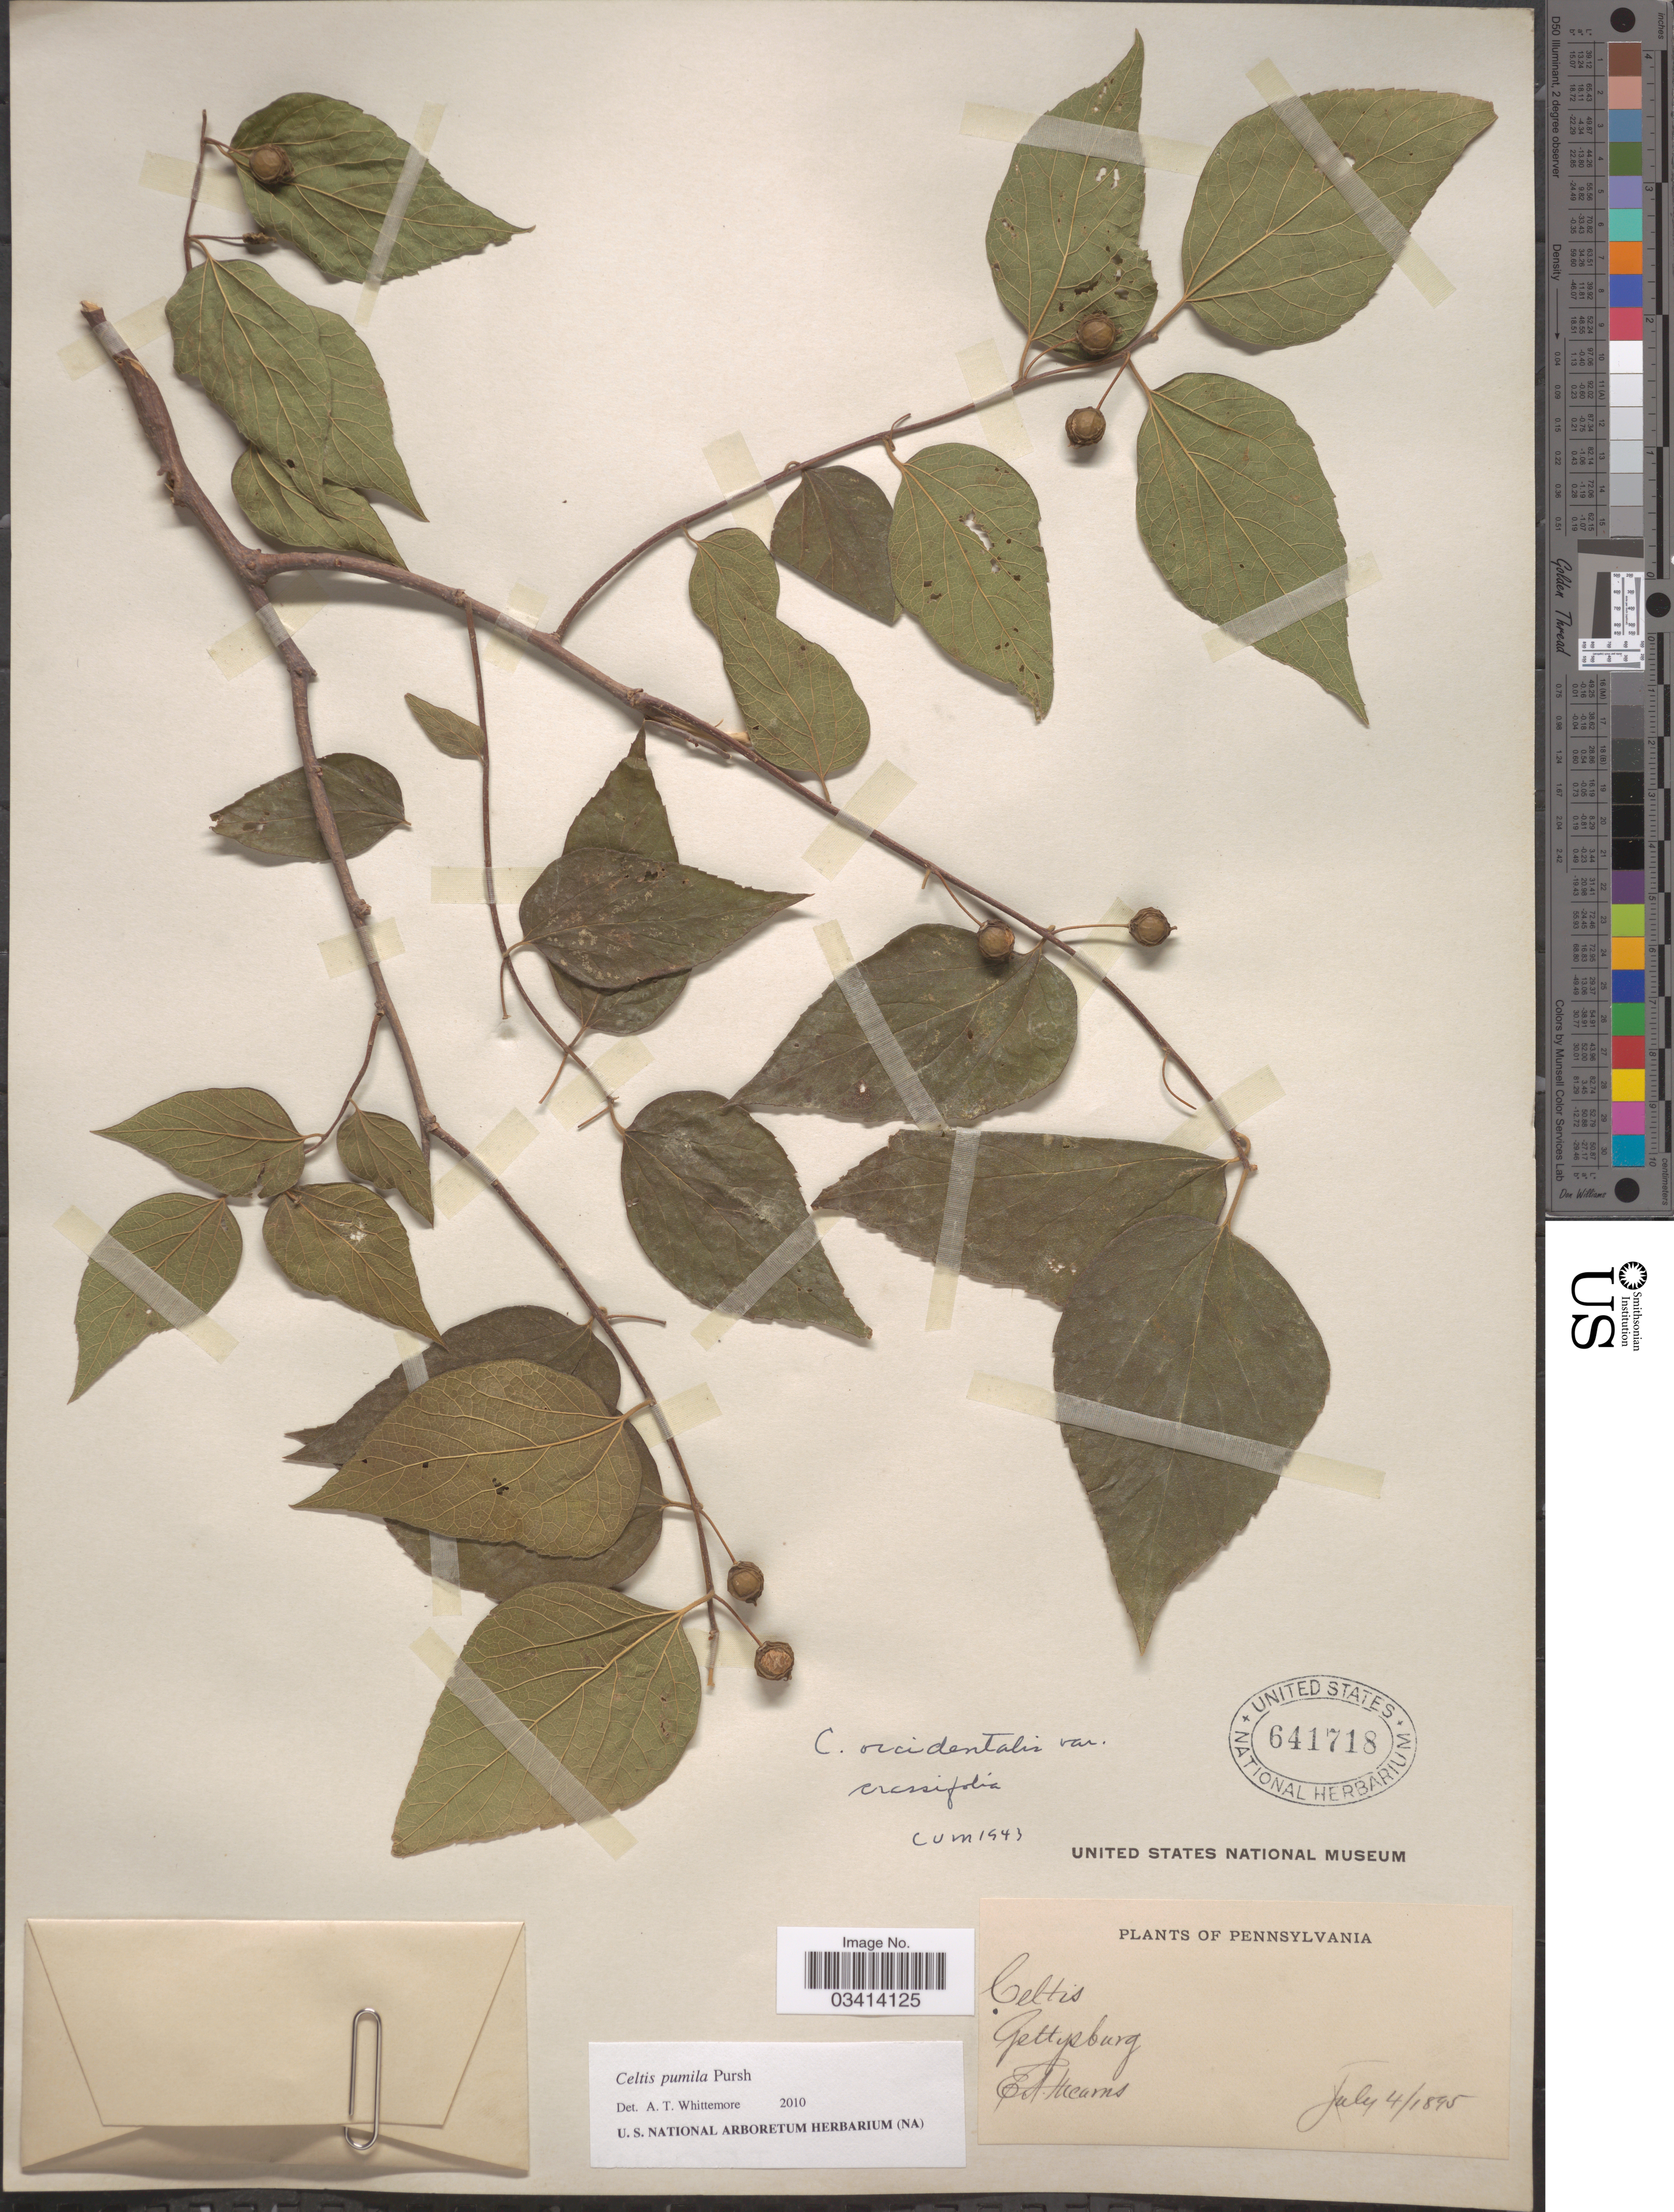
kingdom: Plantae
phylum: Tracheophyta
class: Magnoliopsida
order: Rosales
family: Cannabaceae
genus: Celtis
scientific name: Celtis pumila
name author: Pursh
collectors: E. A. Mearns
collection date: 1895-07-04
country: United States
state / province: Pennsylvania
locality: Gettysburg.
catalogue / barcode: US 641718